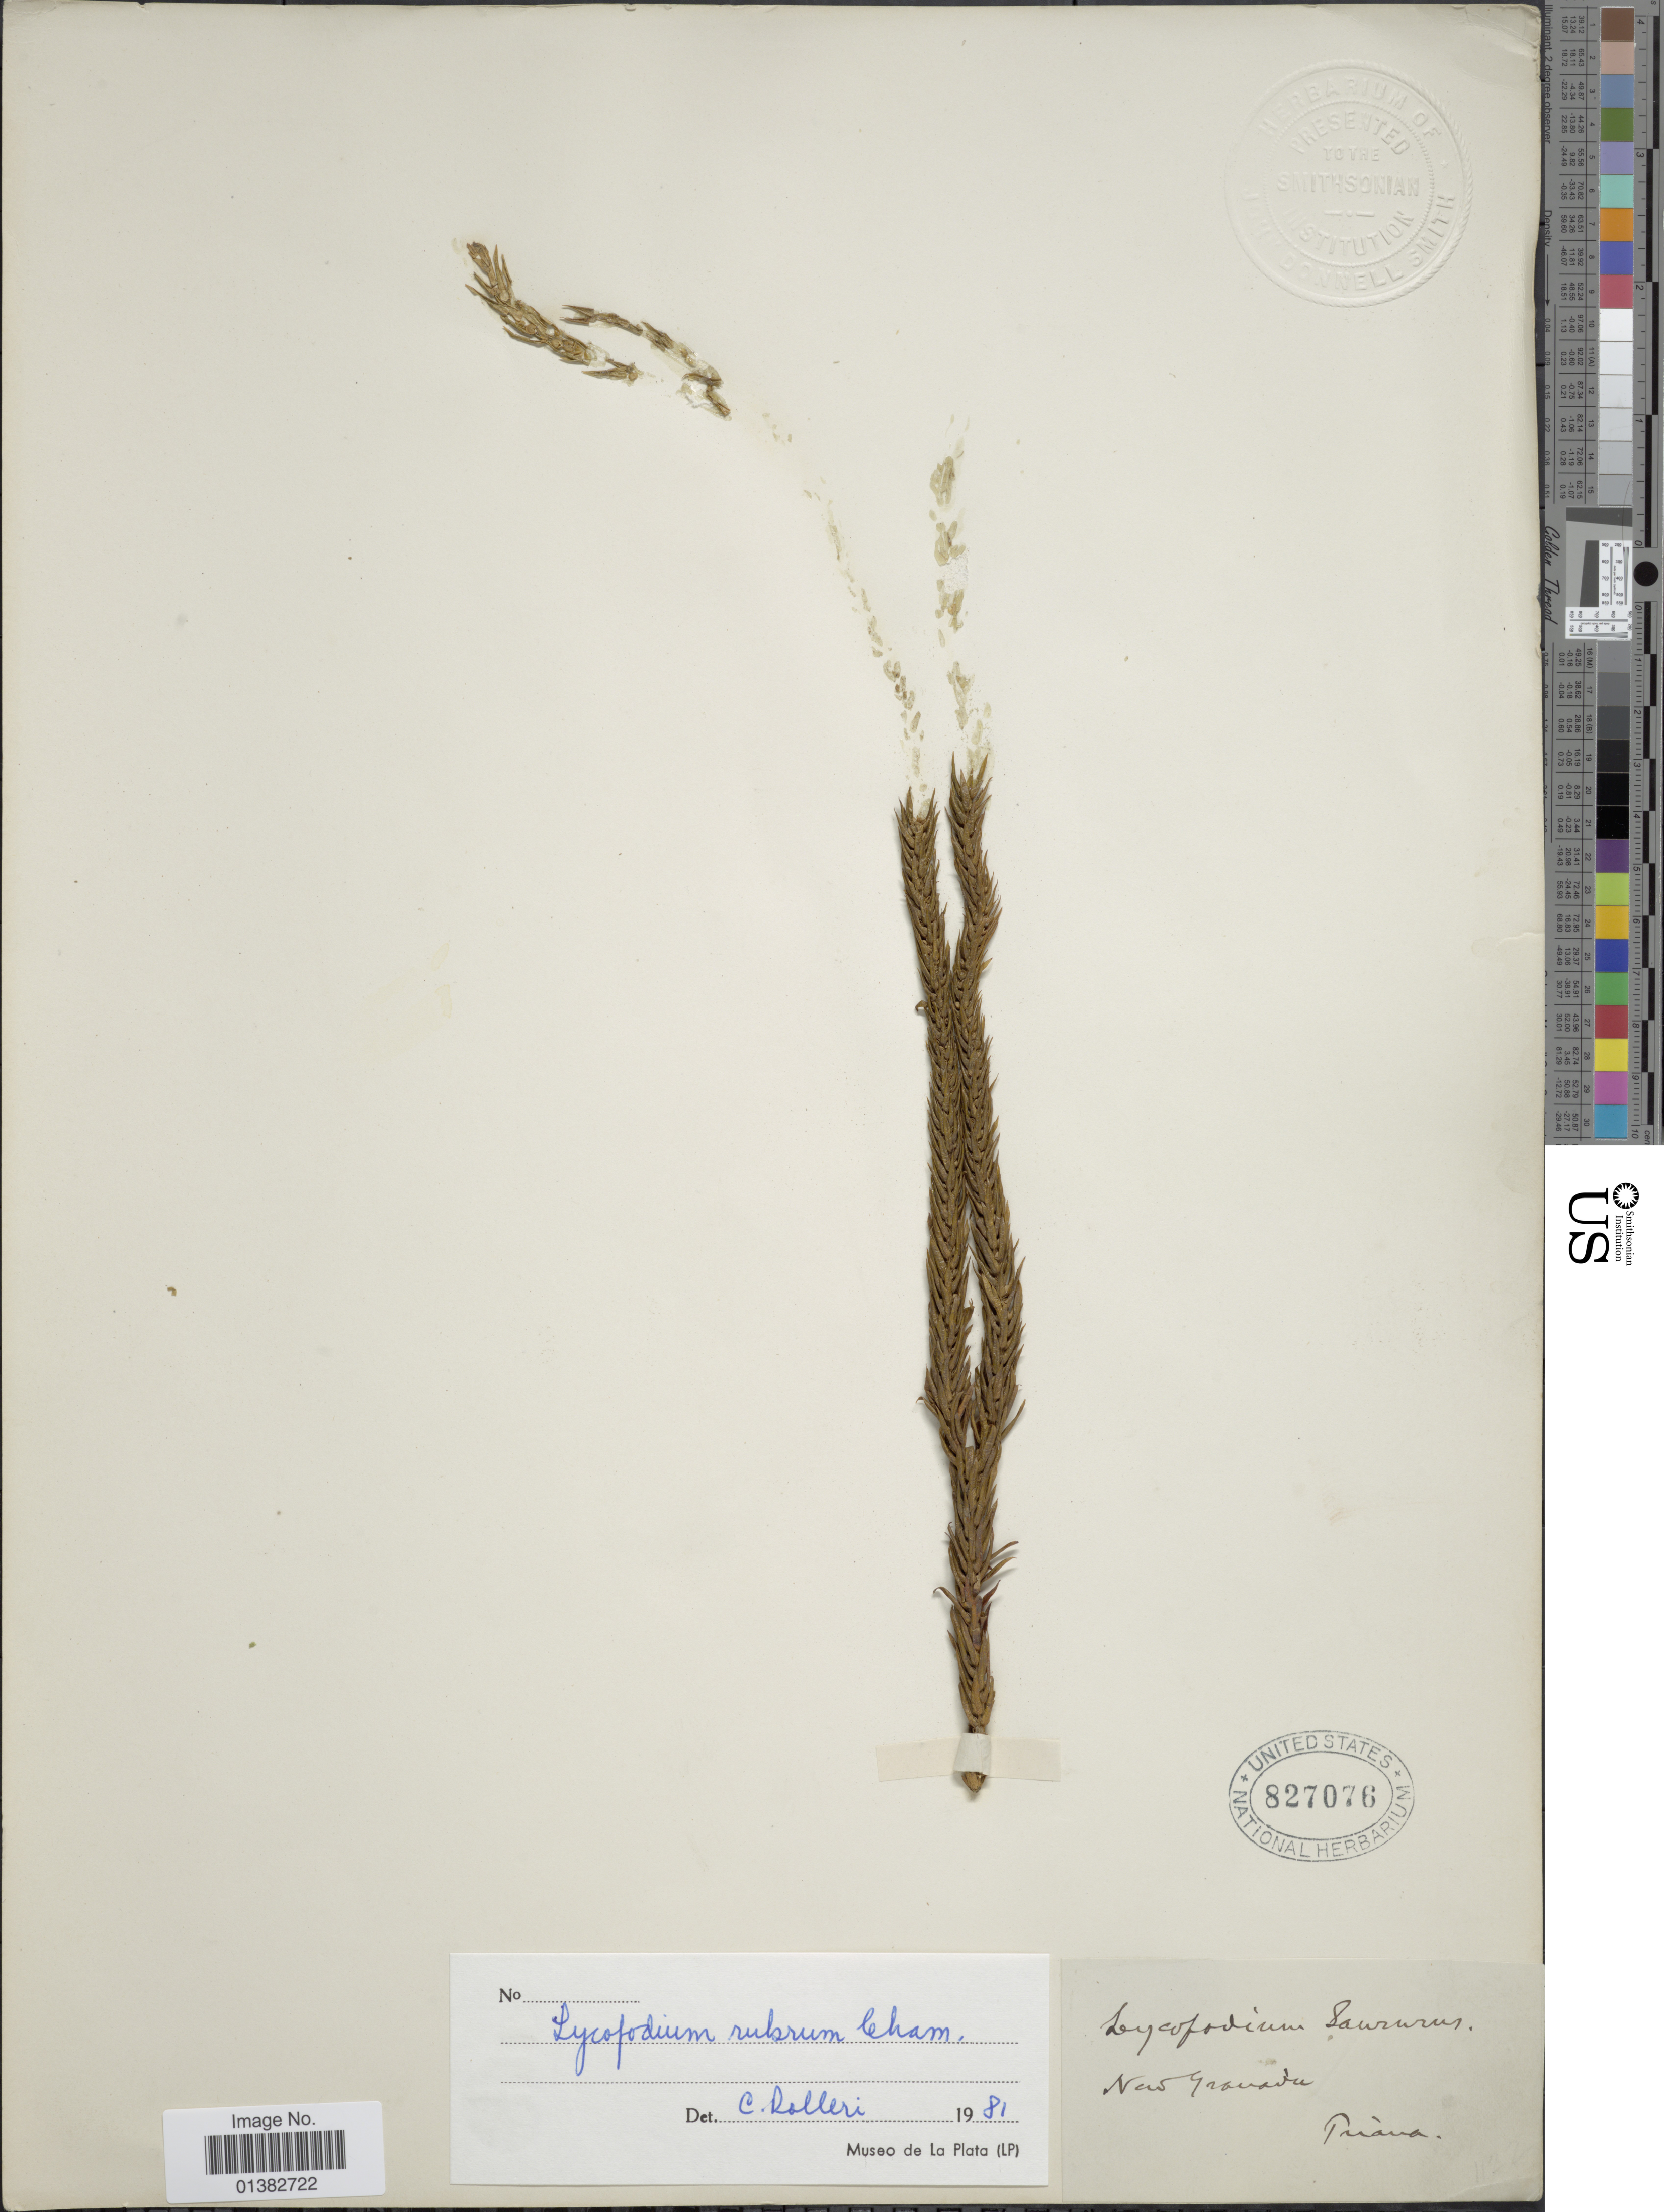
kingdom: Plantae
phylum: Tracheophyta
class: Lycopodiopsida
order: Lycopodiales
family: Lycopodiaceae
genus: Phlegmariurus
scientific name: Phlegmariurus ruber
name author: (Schltdl. & Cham.) B. Øllg.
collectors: Triana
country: Colombia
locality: New Granada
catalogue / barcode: US 827076